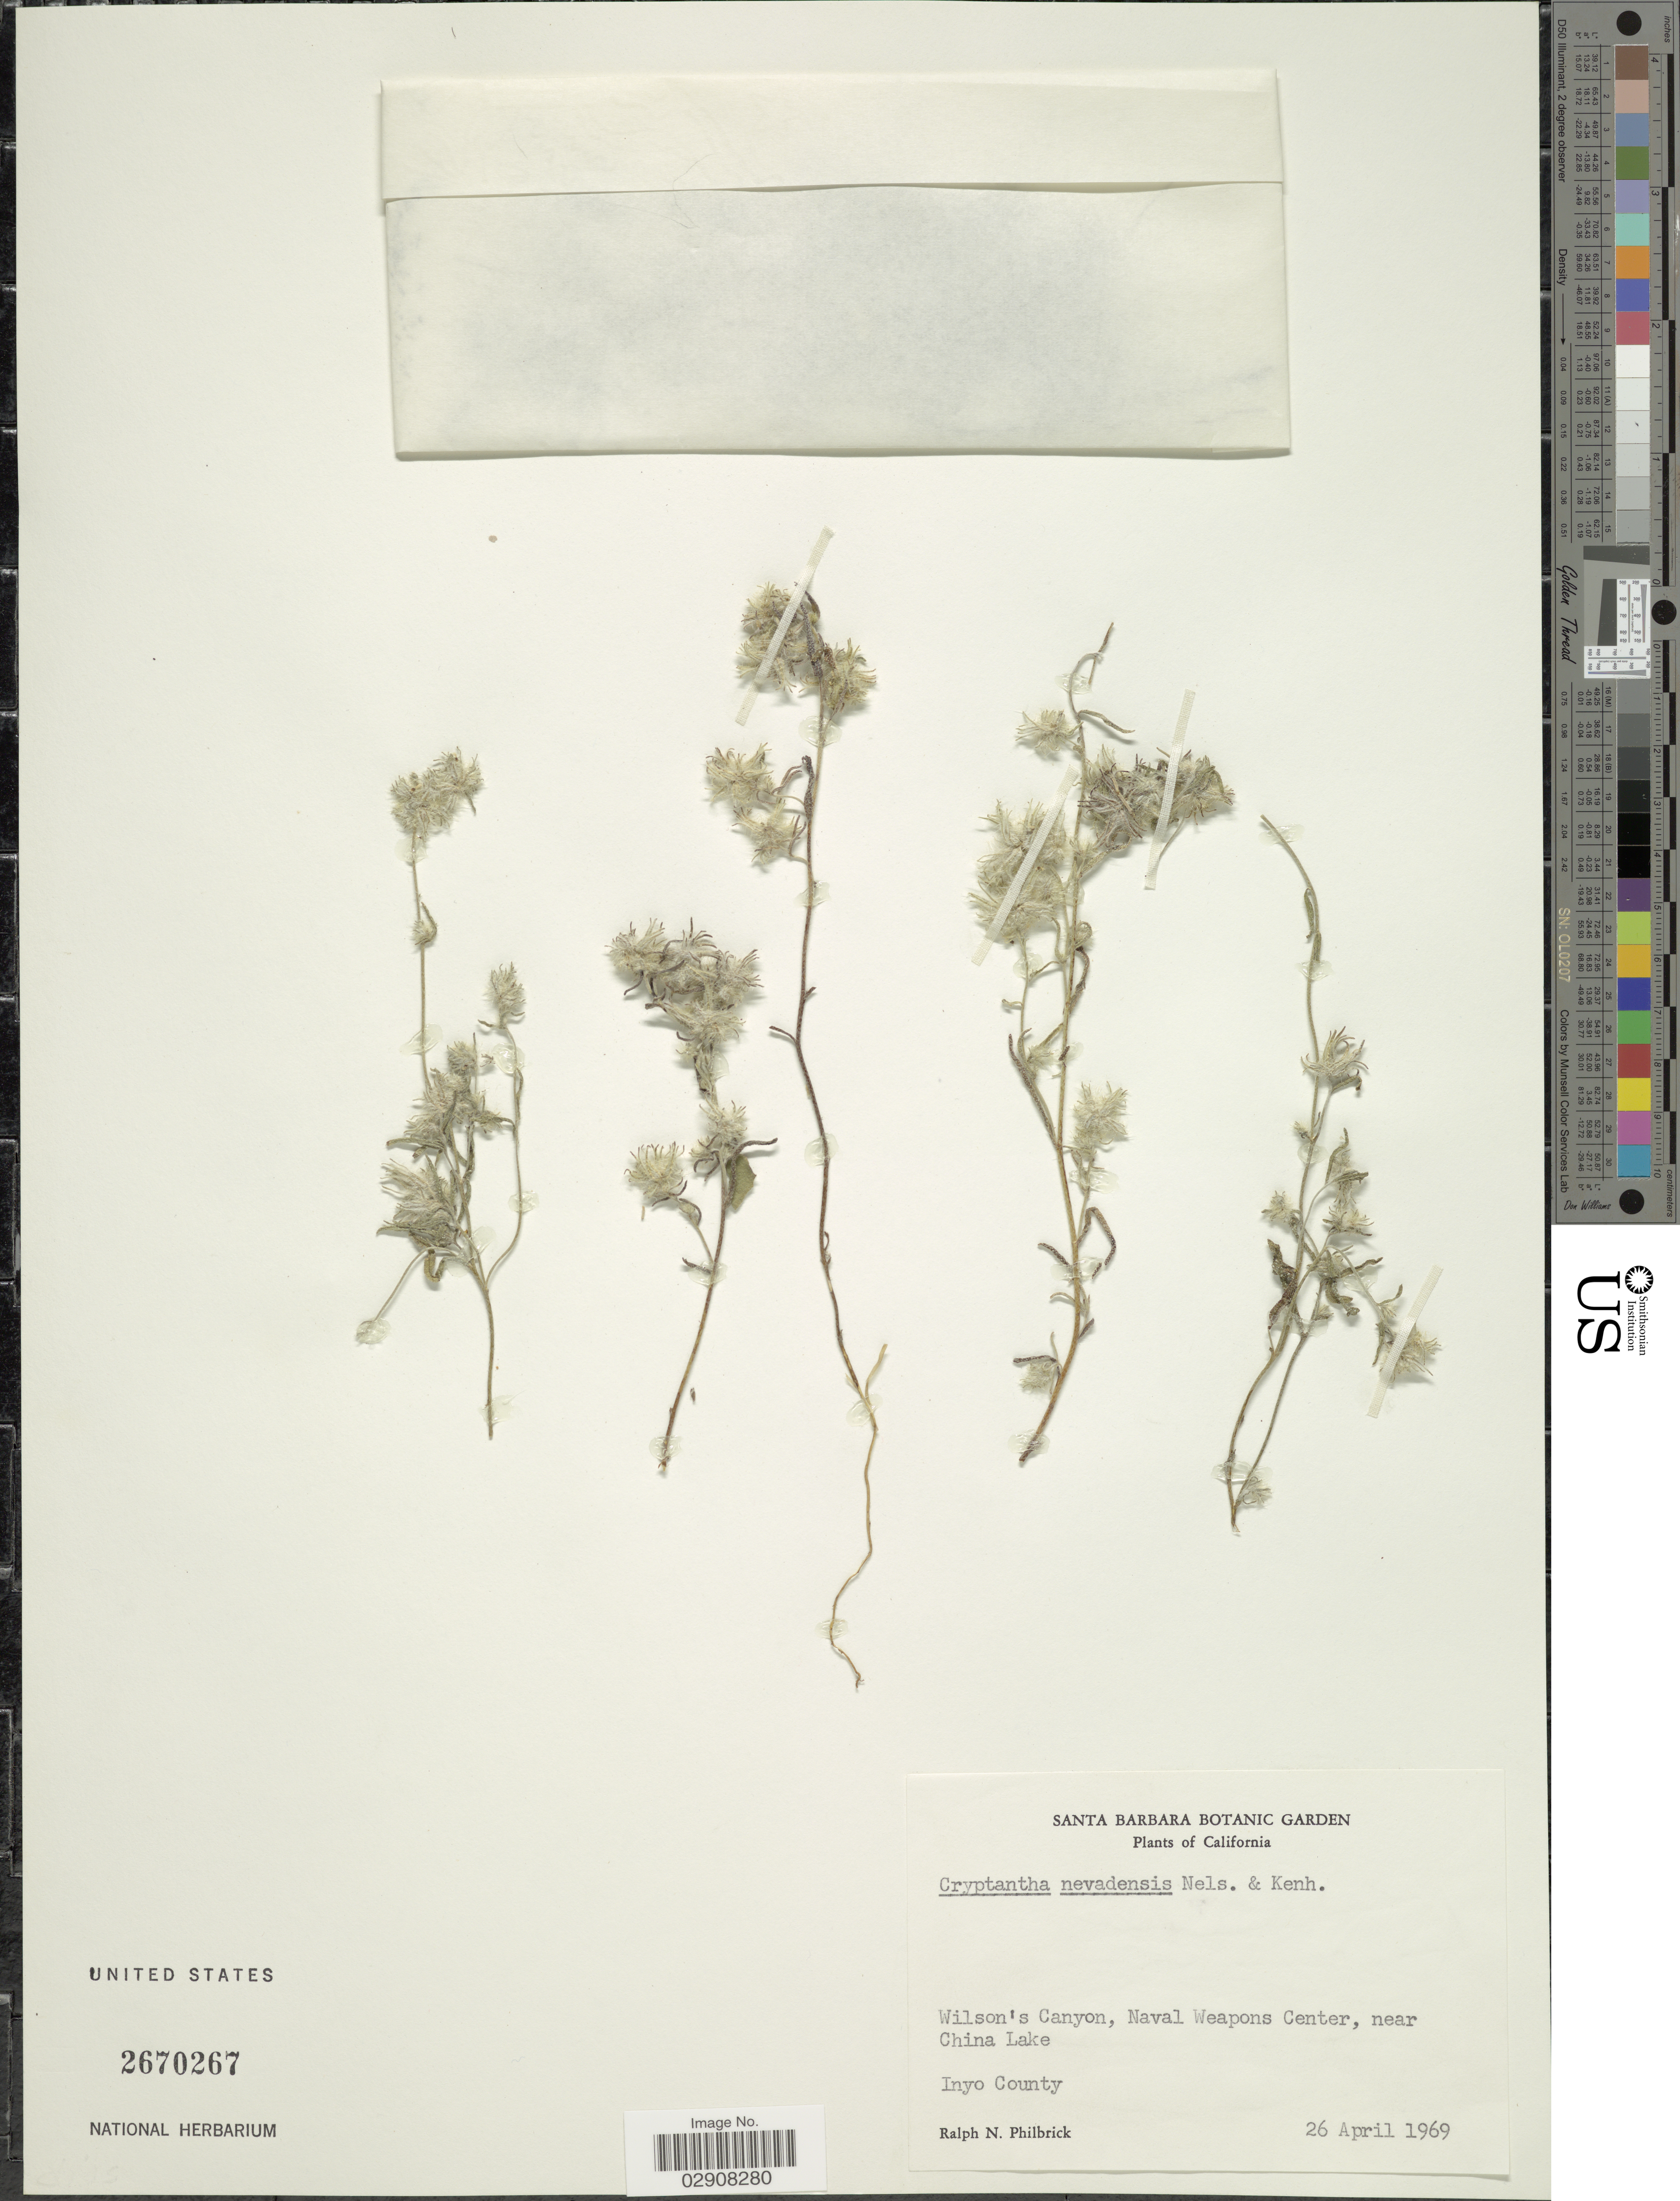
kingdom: Plantae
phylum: Tracheophyta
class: Magnoliopsida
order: Boraginales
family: Boraginaceae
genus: Cryptantha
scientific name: Cryptantha nevadensis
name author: A. Nelson & P.B. Kenn.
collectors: R. Philbrick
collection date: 1969-04-26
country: United States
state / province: California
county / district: Inyo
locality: Wilson's Canyon, Naval Weapons Center, near China Lake, Inyo County.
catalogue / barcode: US 2670267